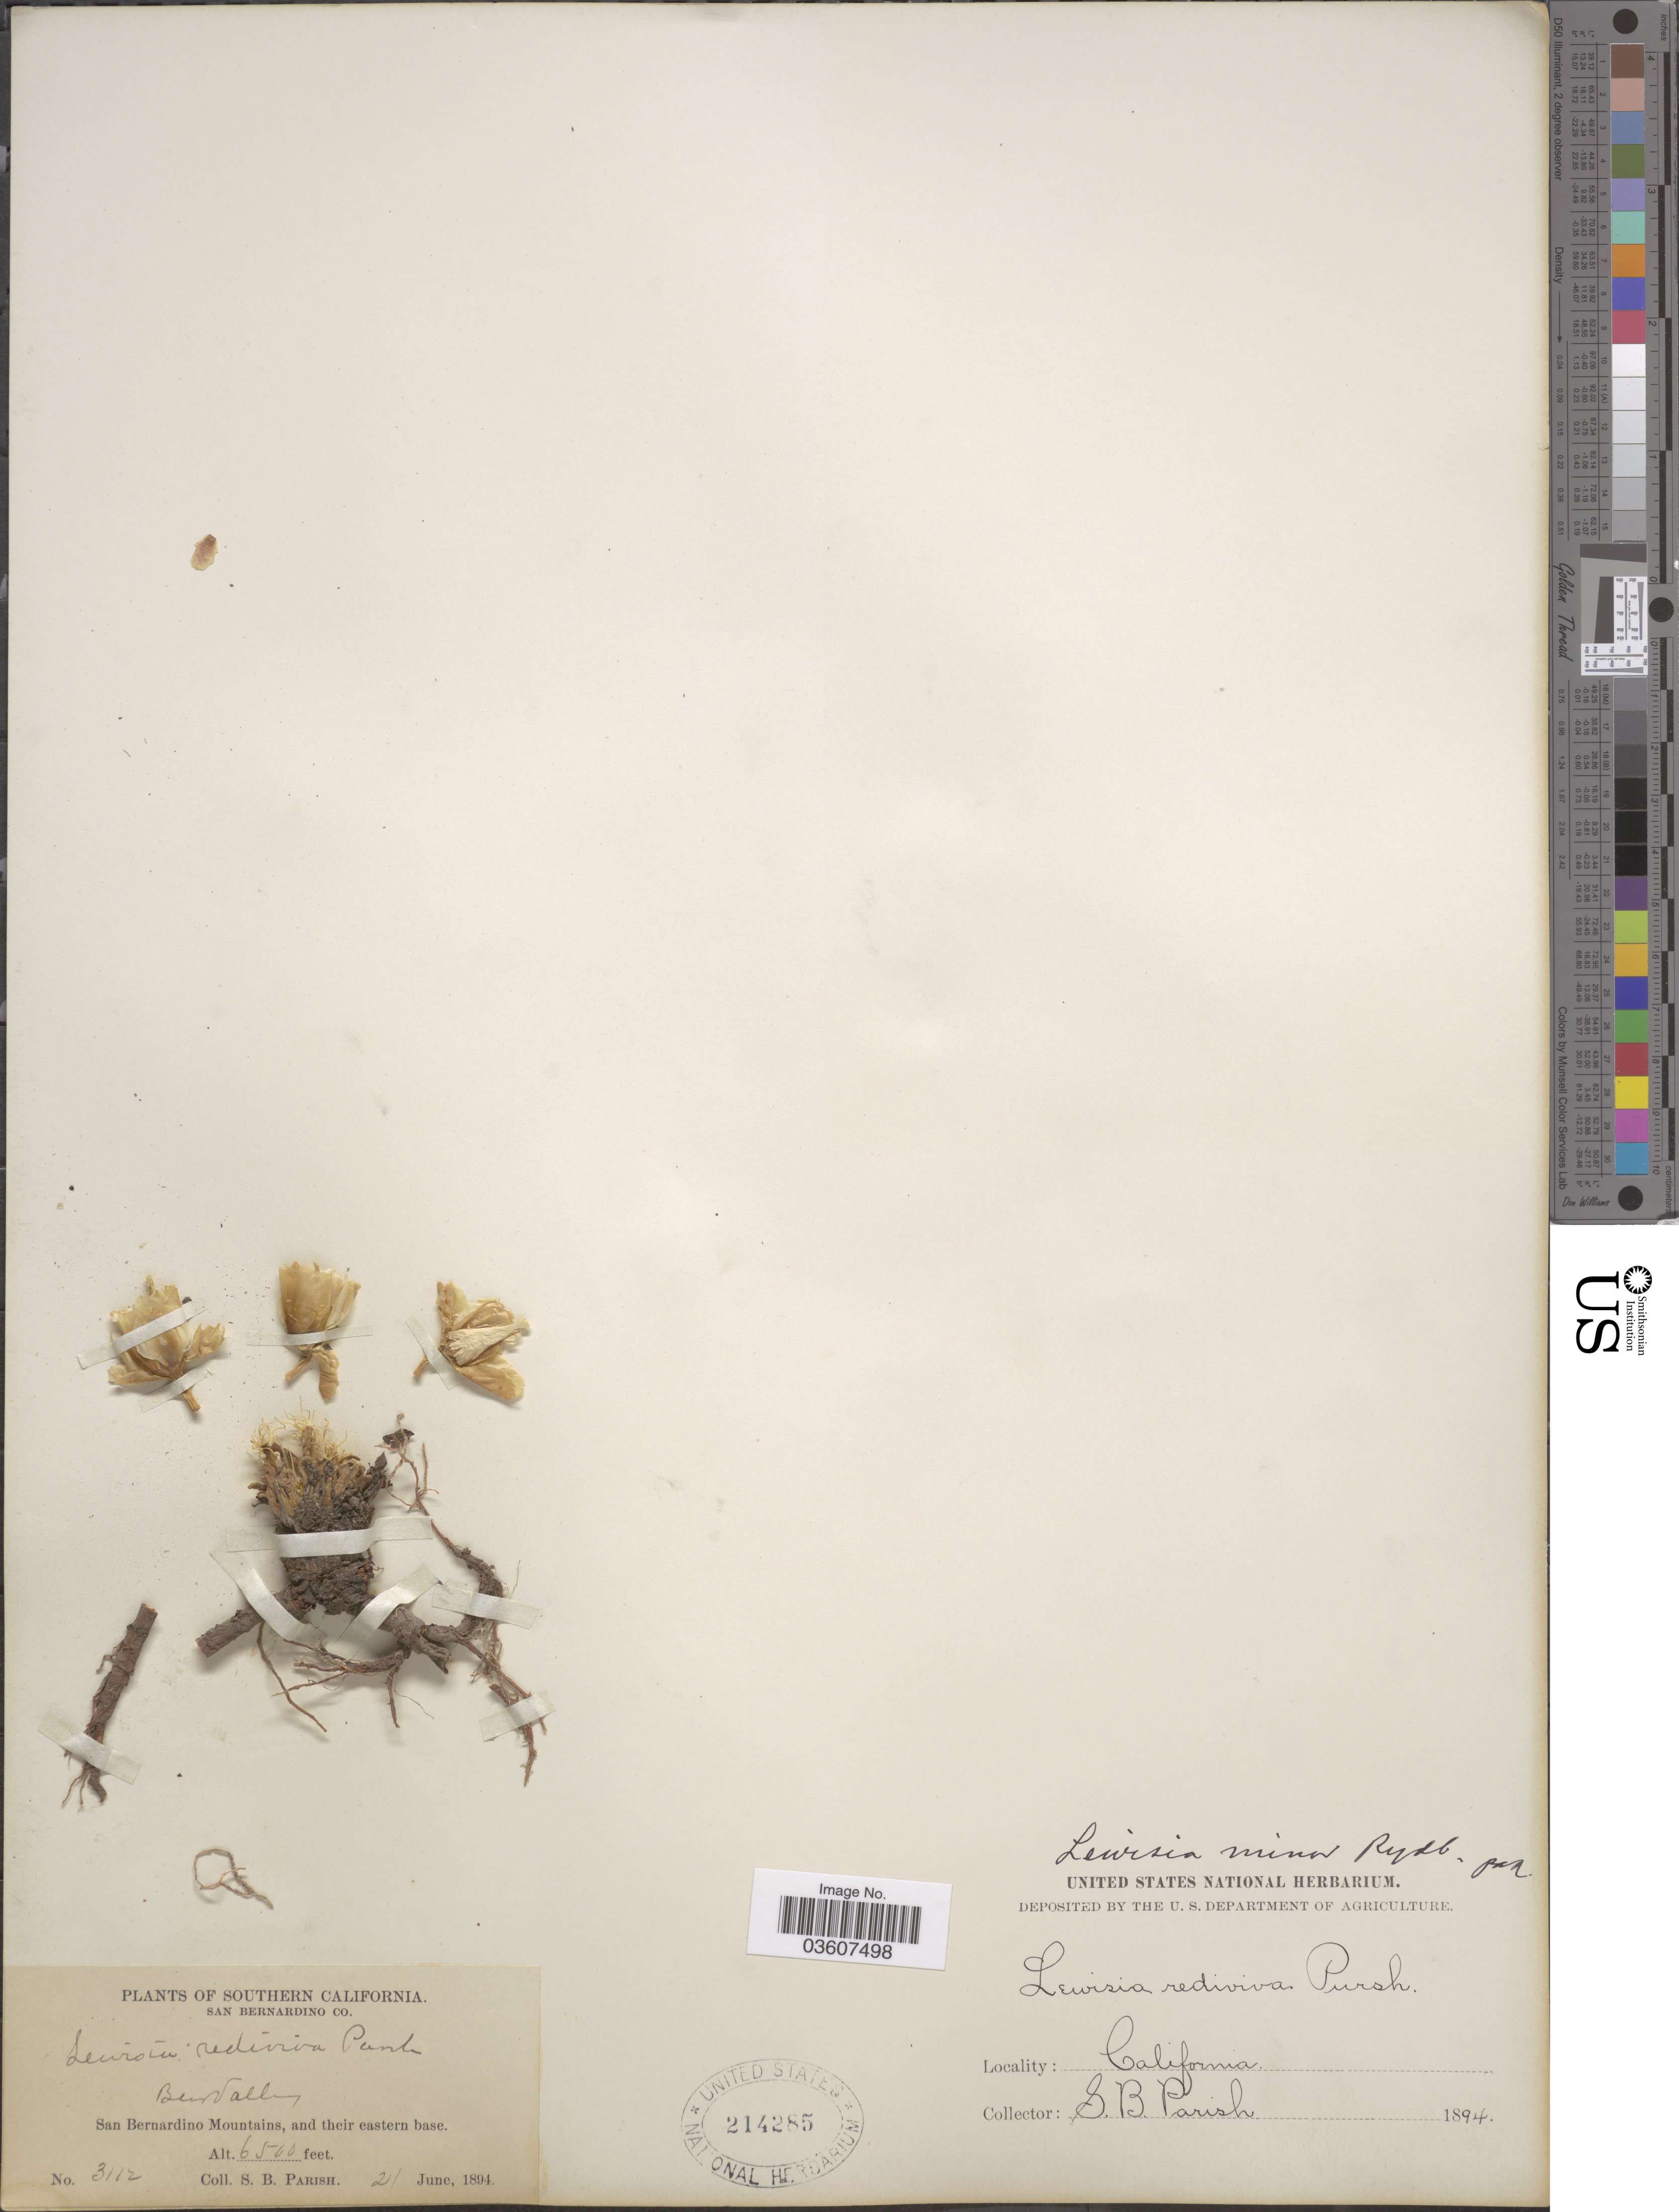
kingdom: Plantae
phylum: Tracheophyta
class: Magnoliopsida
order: Caryophyllales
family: Montiaceae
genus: Lewisia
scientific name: Lewisia rediviva var. minor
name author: (Rydb.) Munz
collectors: S. B. Parish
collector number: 3112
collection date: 1894-06-21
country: United States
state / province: California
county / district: San Bernardino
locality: Southern California. San Bernardino Co. Bear Valley. San Bernardino Mountains, and their eastern base.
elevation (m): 1981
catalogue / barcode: US 214285